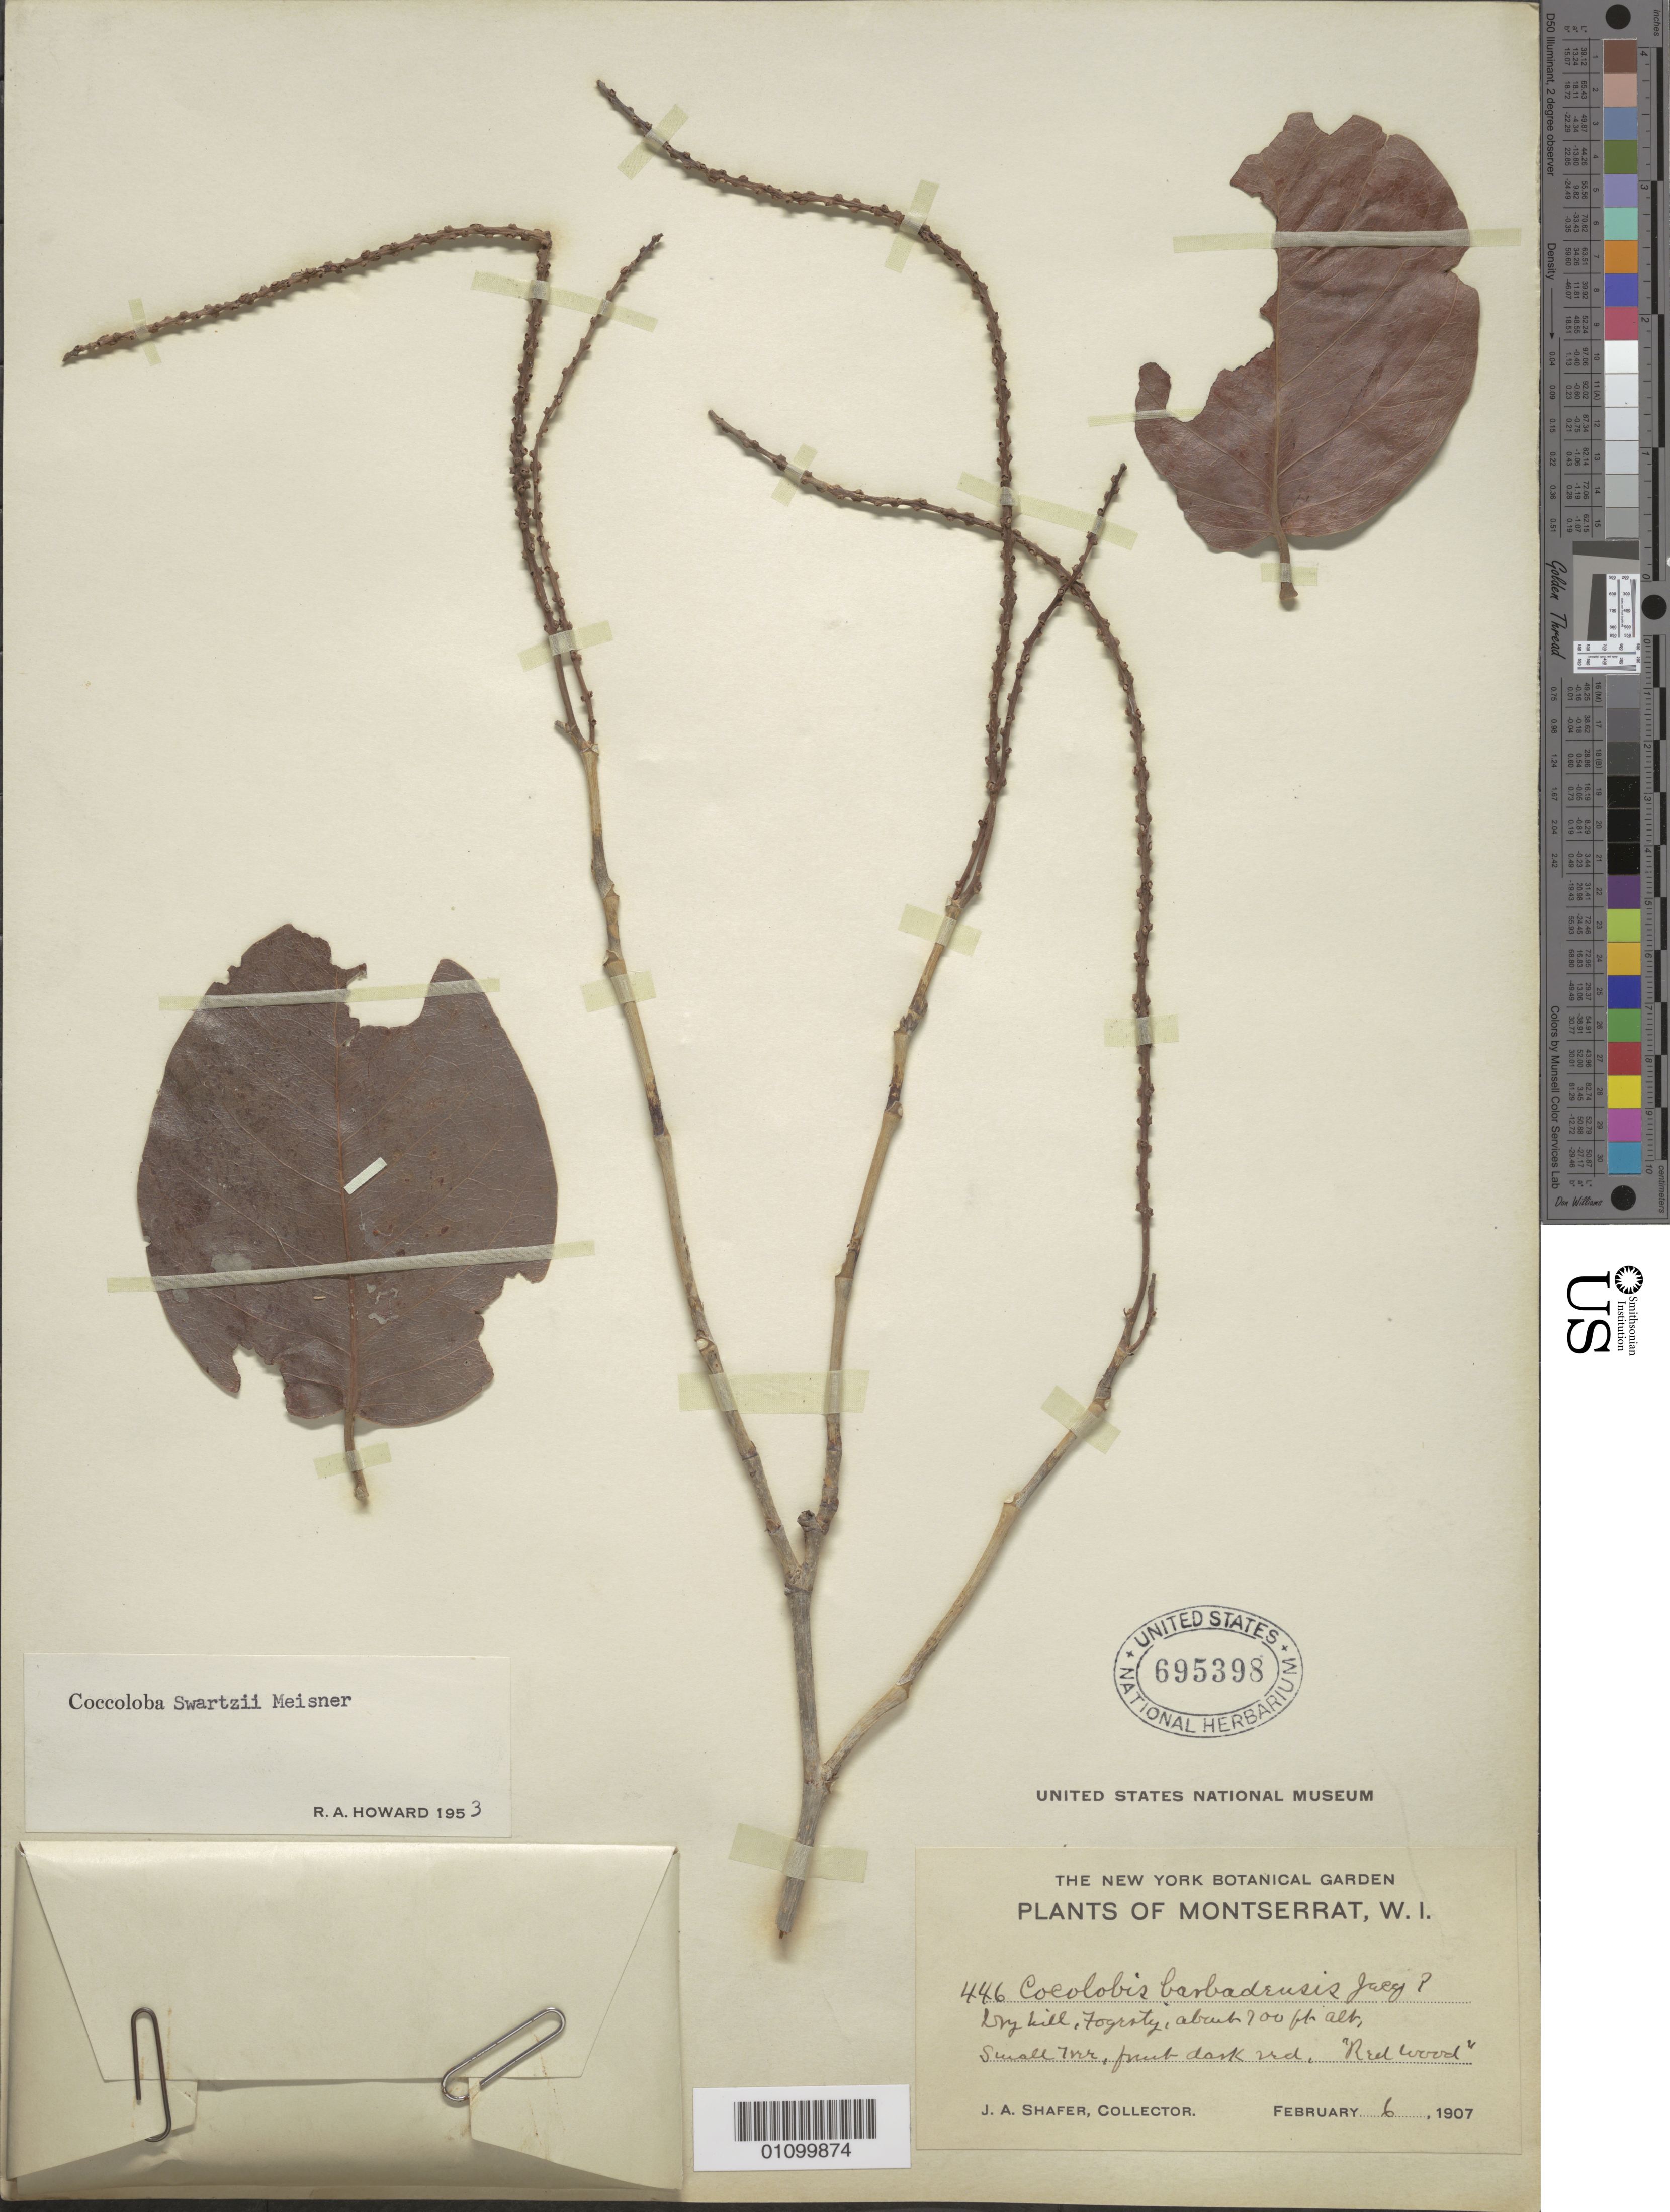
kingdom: Plantae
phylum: Tracheophyta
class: Magnoliopsida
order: Caryophyllales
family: Polygonaceae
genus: Coccoloba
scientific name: Coccoloba swartzii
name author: Meisn.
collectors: J. A. Shafer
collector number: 446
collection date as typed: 06 Feb 1907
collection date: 1907-02-06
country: Montserrat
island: Montserrat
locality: Dry hill, fogiaty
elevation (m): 213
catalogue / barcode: US 695398